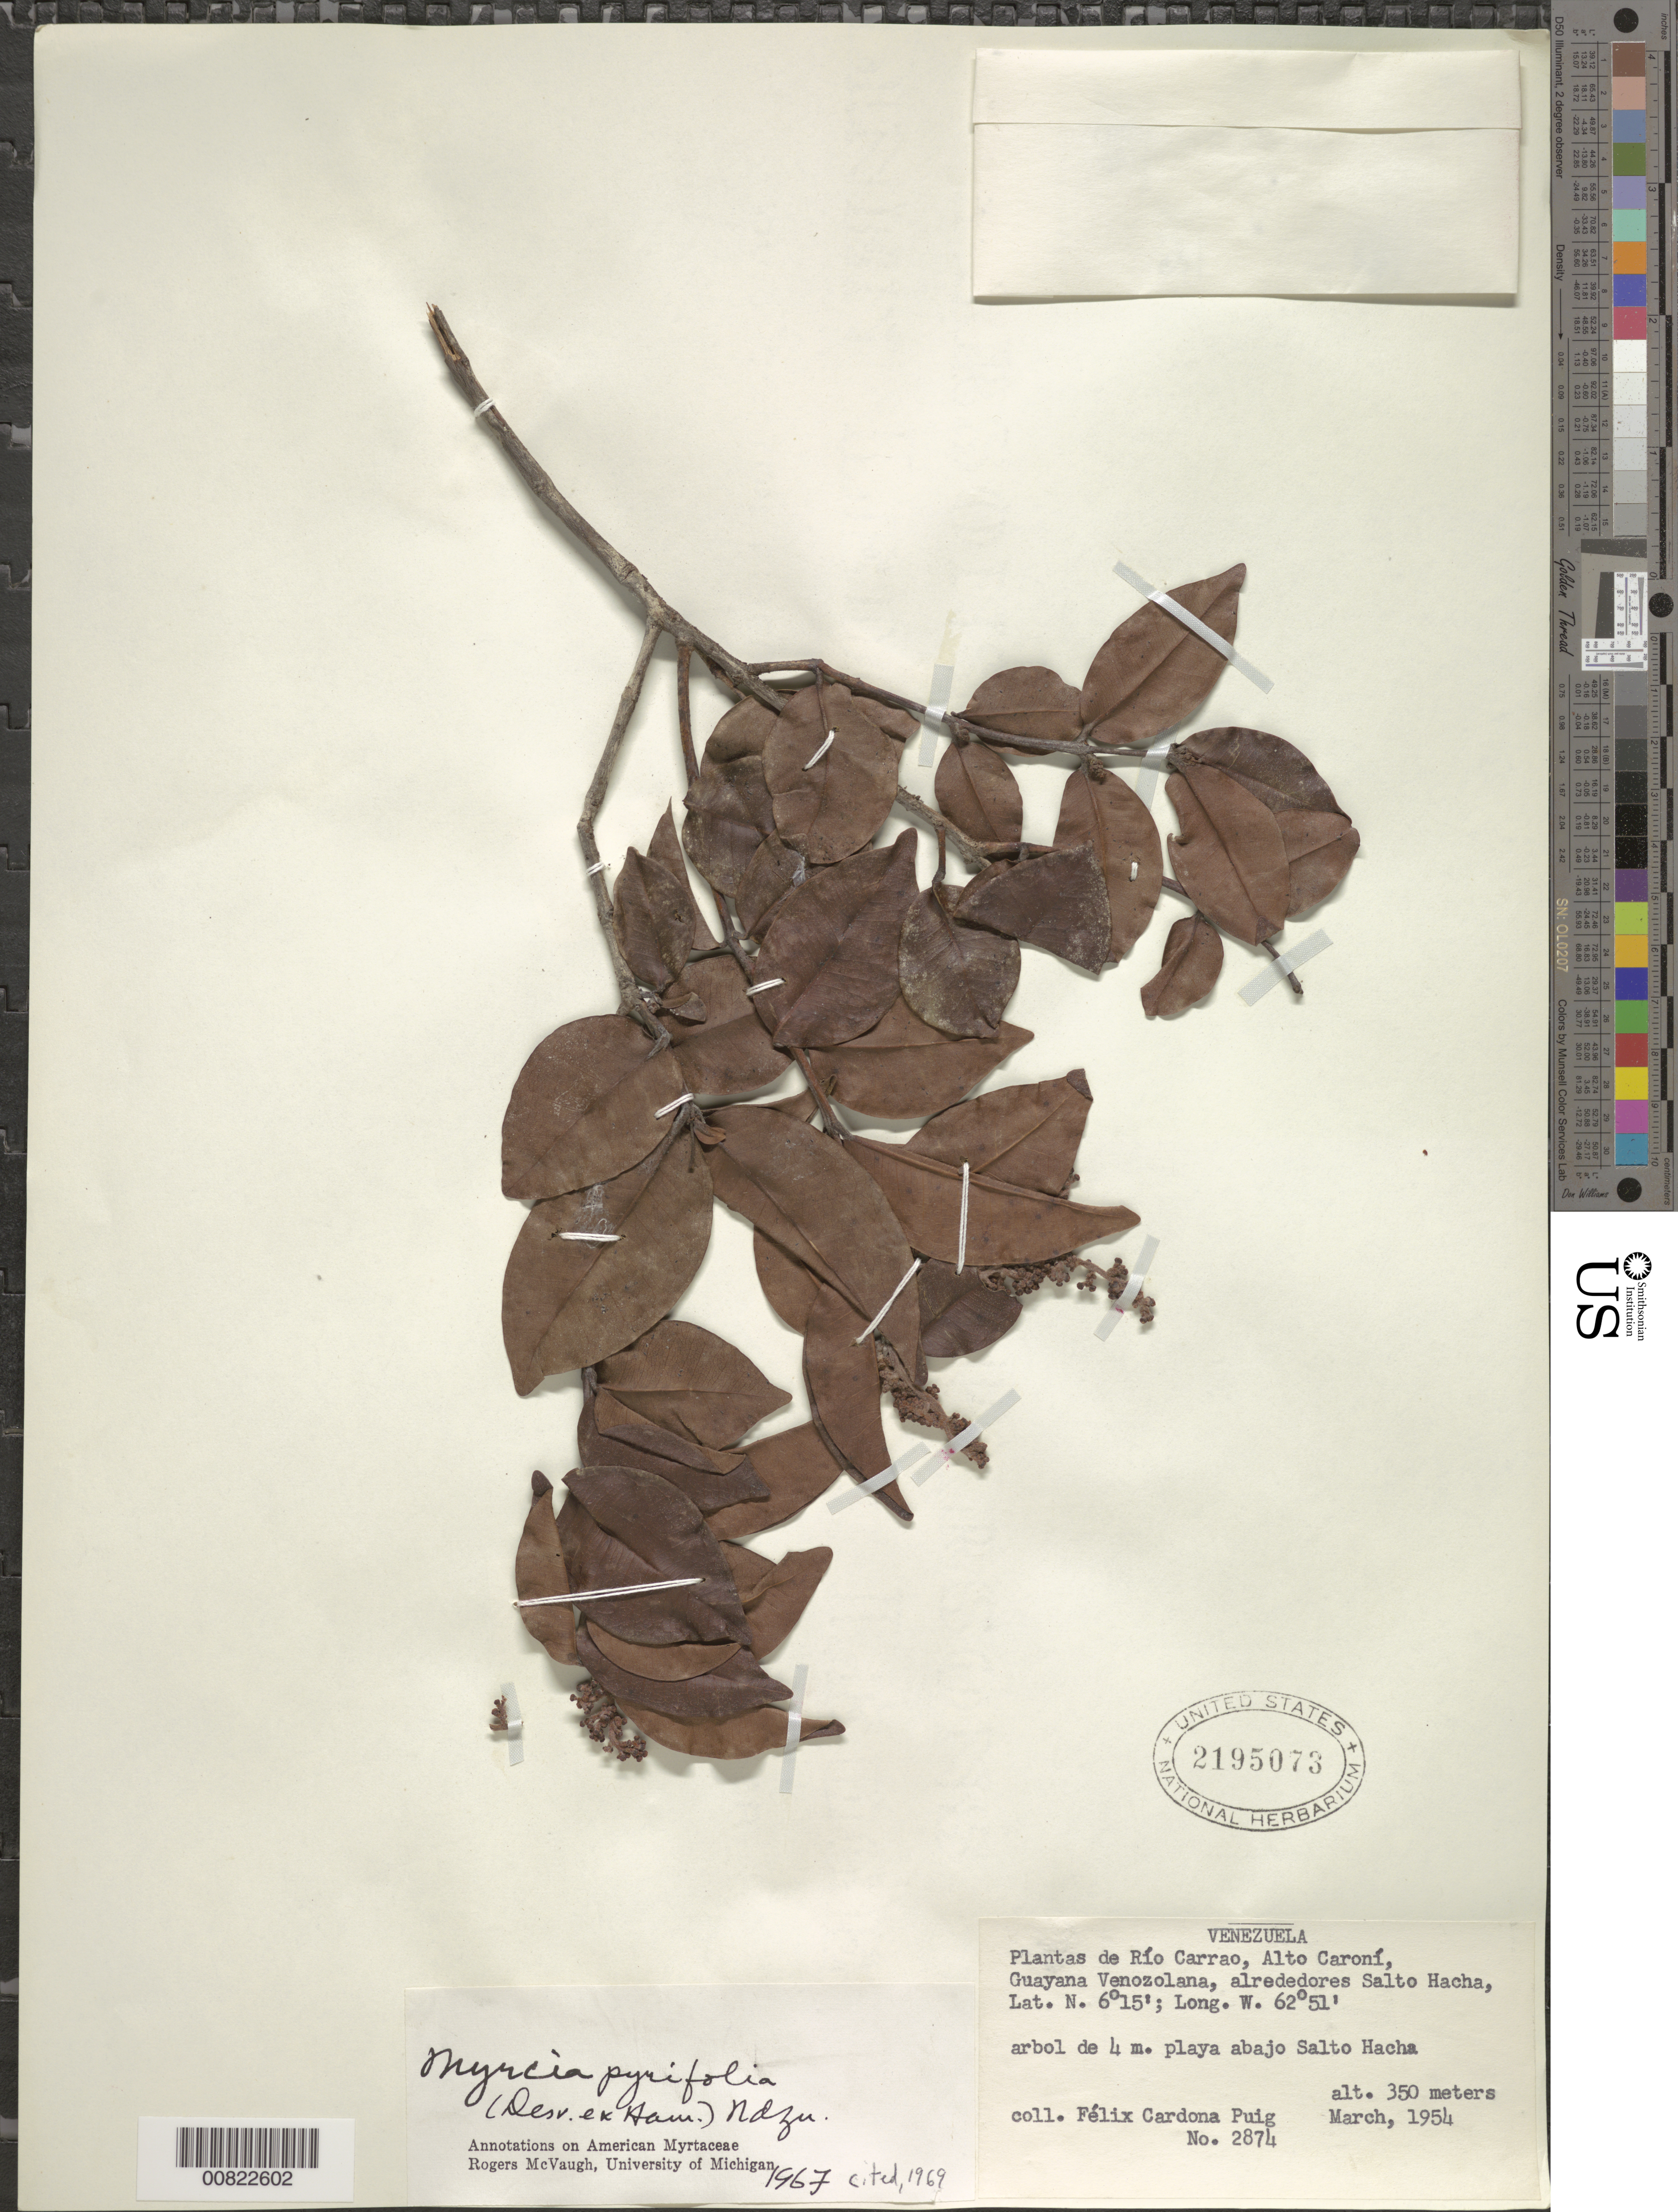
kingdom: Plantae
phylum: Tracheophyta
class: Magnoliopsida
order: Myrtales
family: Myrtaceae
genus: Myrcia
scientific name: Myrcia pyrifolia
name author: Nied.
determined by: McVaugh, R.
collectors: F. Cardona Puig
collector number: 2874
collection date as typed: Mar-54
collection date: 1954-03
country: Venezuela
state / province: Bolívar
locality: Alto Río Caroni, Rio Carrao, Salto Hacha, Guayana Venezolana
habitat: Playa abajo salto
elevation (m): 350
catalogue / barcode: US 2195073